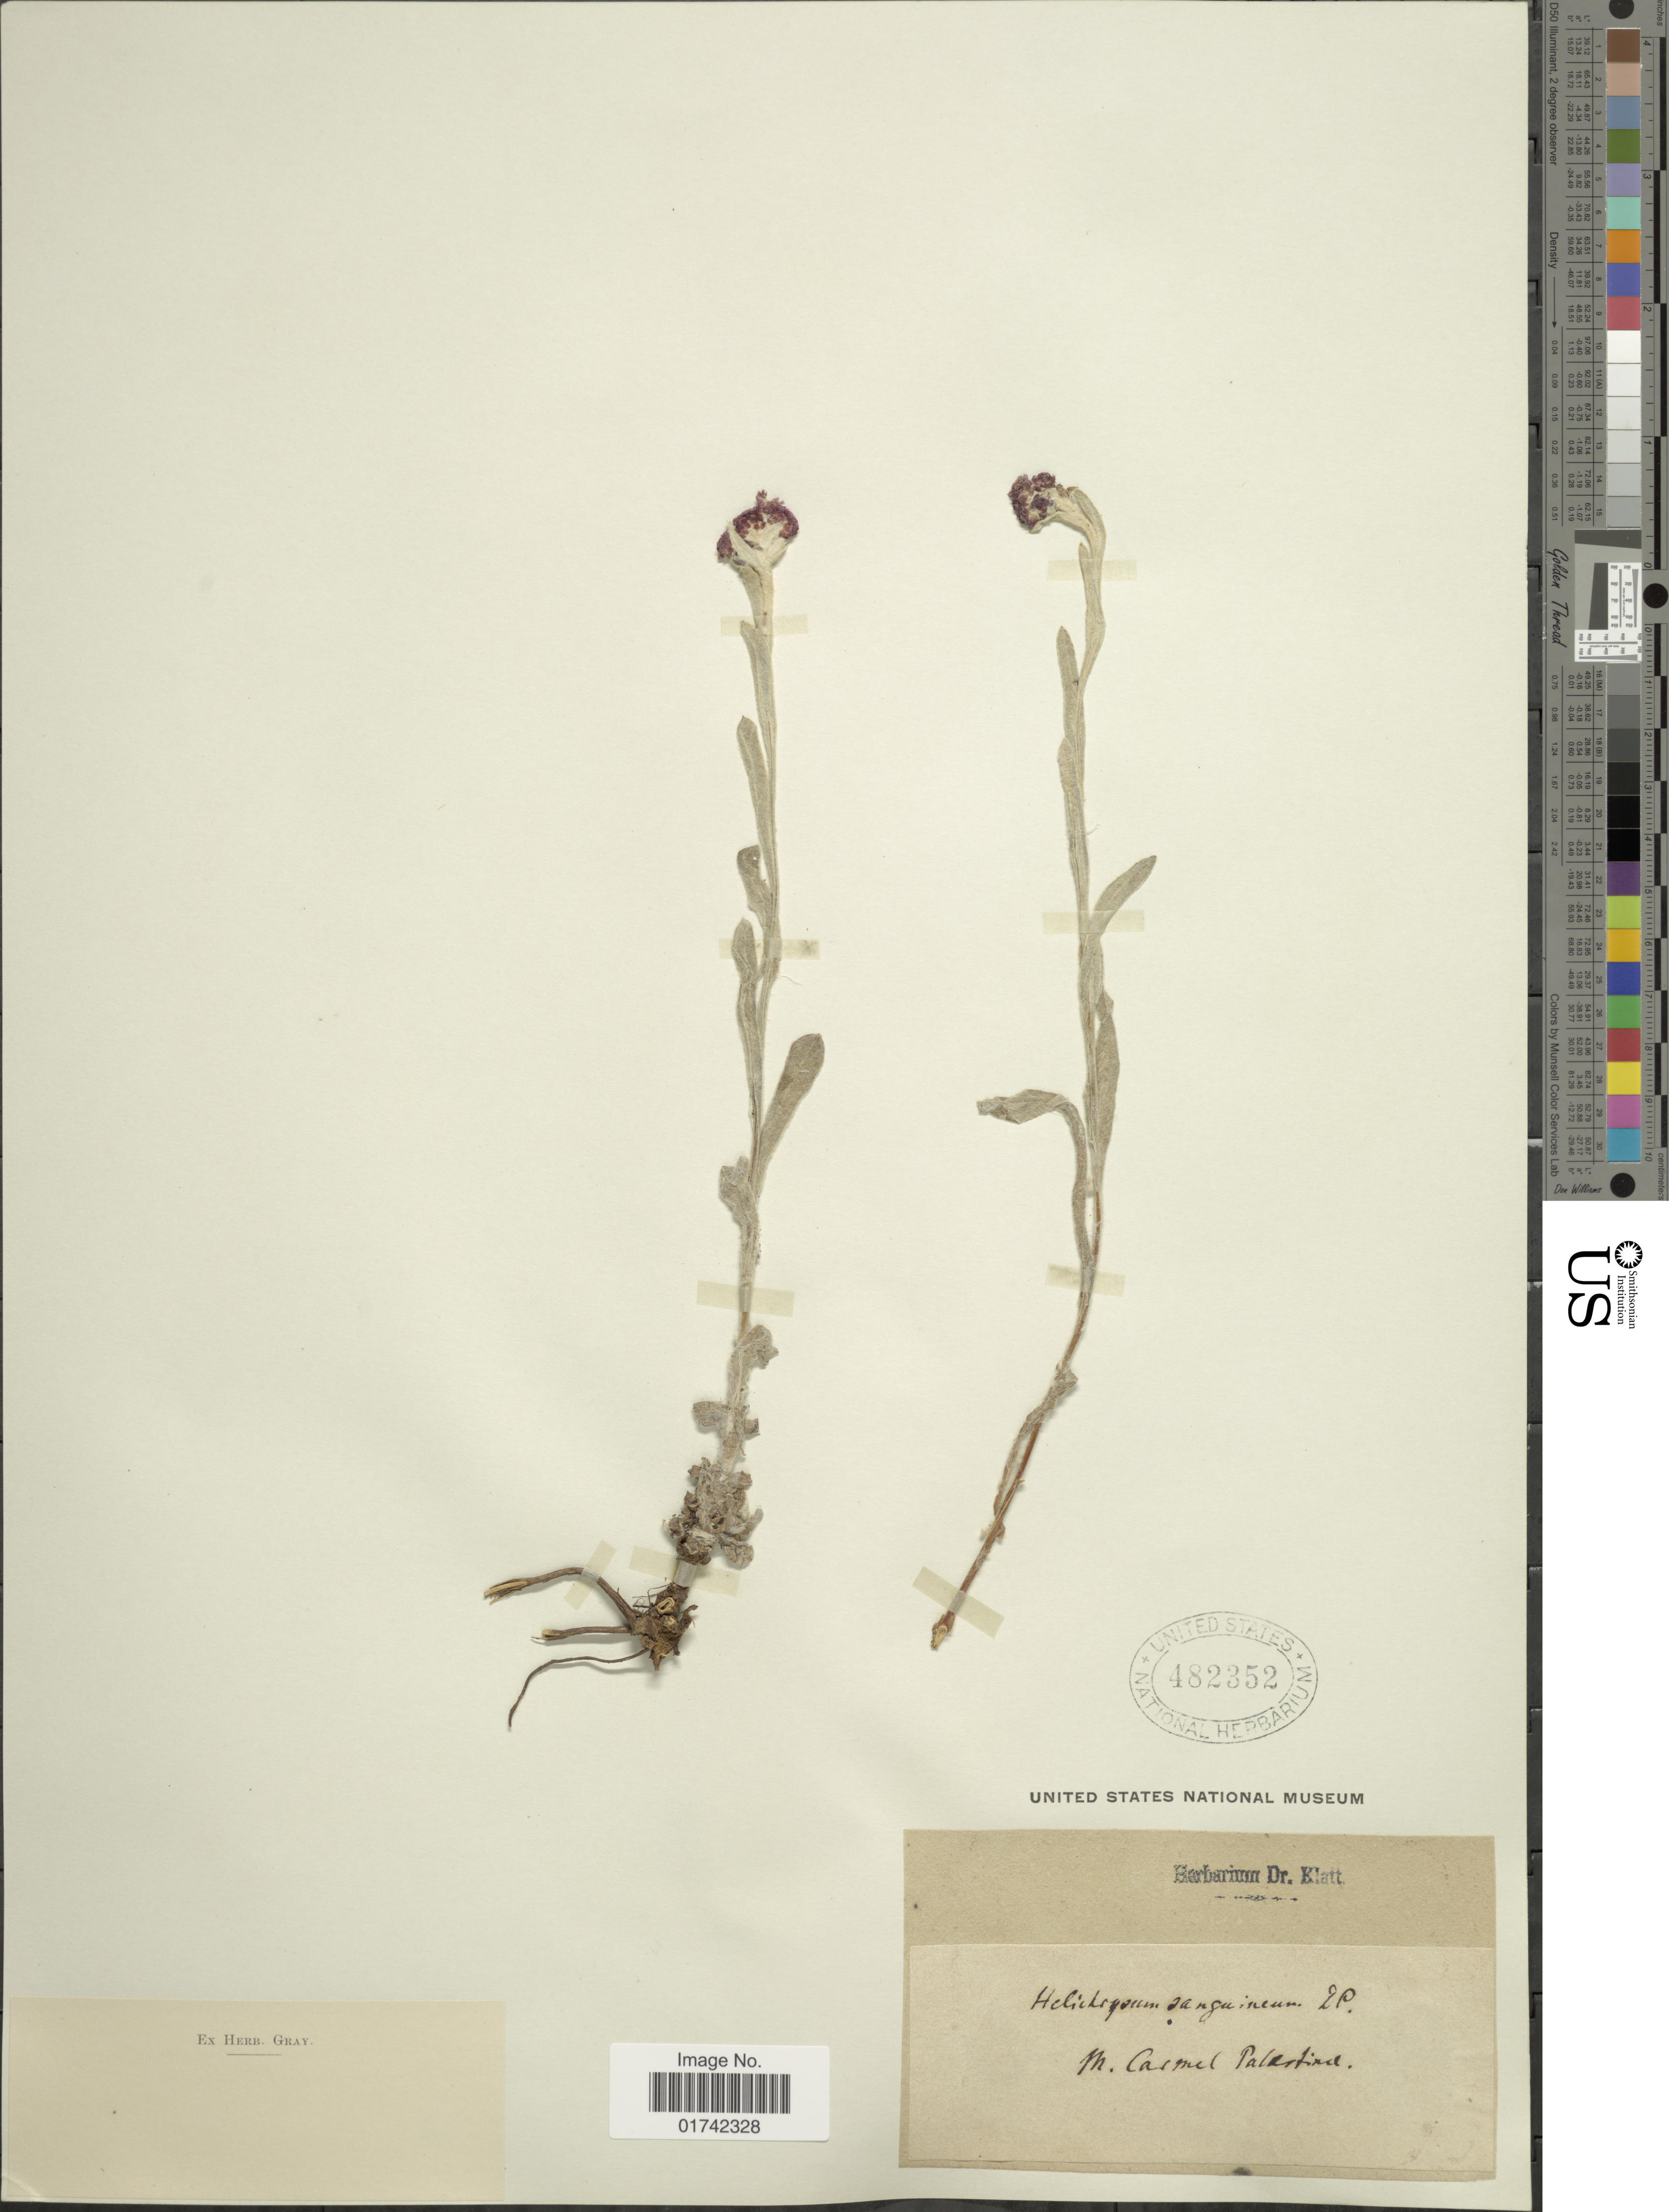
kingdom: Plantae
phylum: Tracheophyta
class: Magnoliopsida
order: Asterales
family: Asteraceae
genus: Helichrysum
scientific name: Helichrysum sanguineum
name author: (L.) Kostel.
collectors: ex herb. Dr. Klatt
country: Israel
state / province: Haifa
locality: M. Casmel Palestina [interpreted]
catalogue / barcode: US 482352